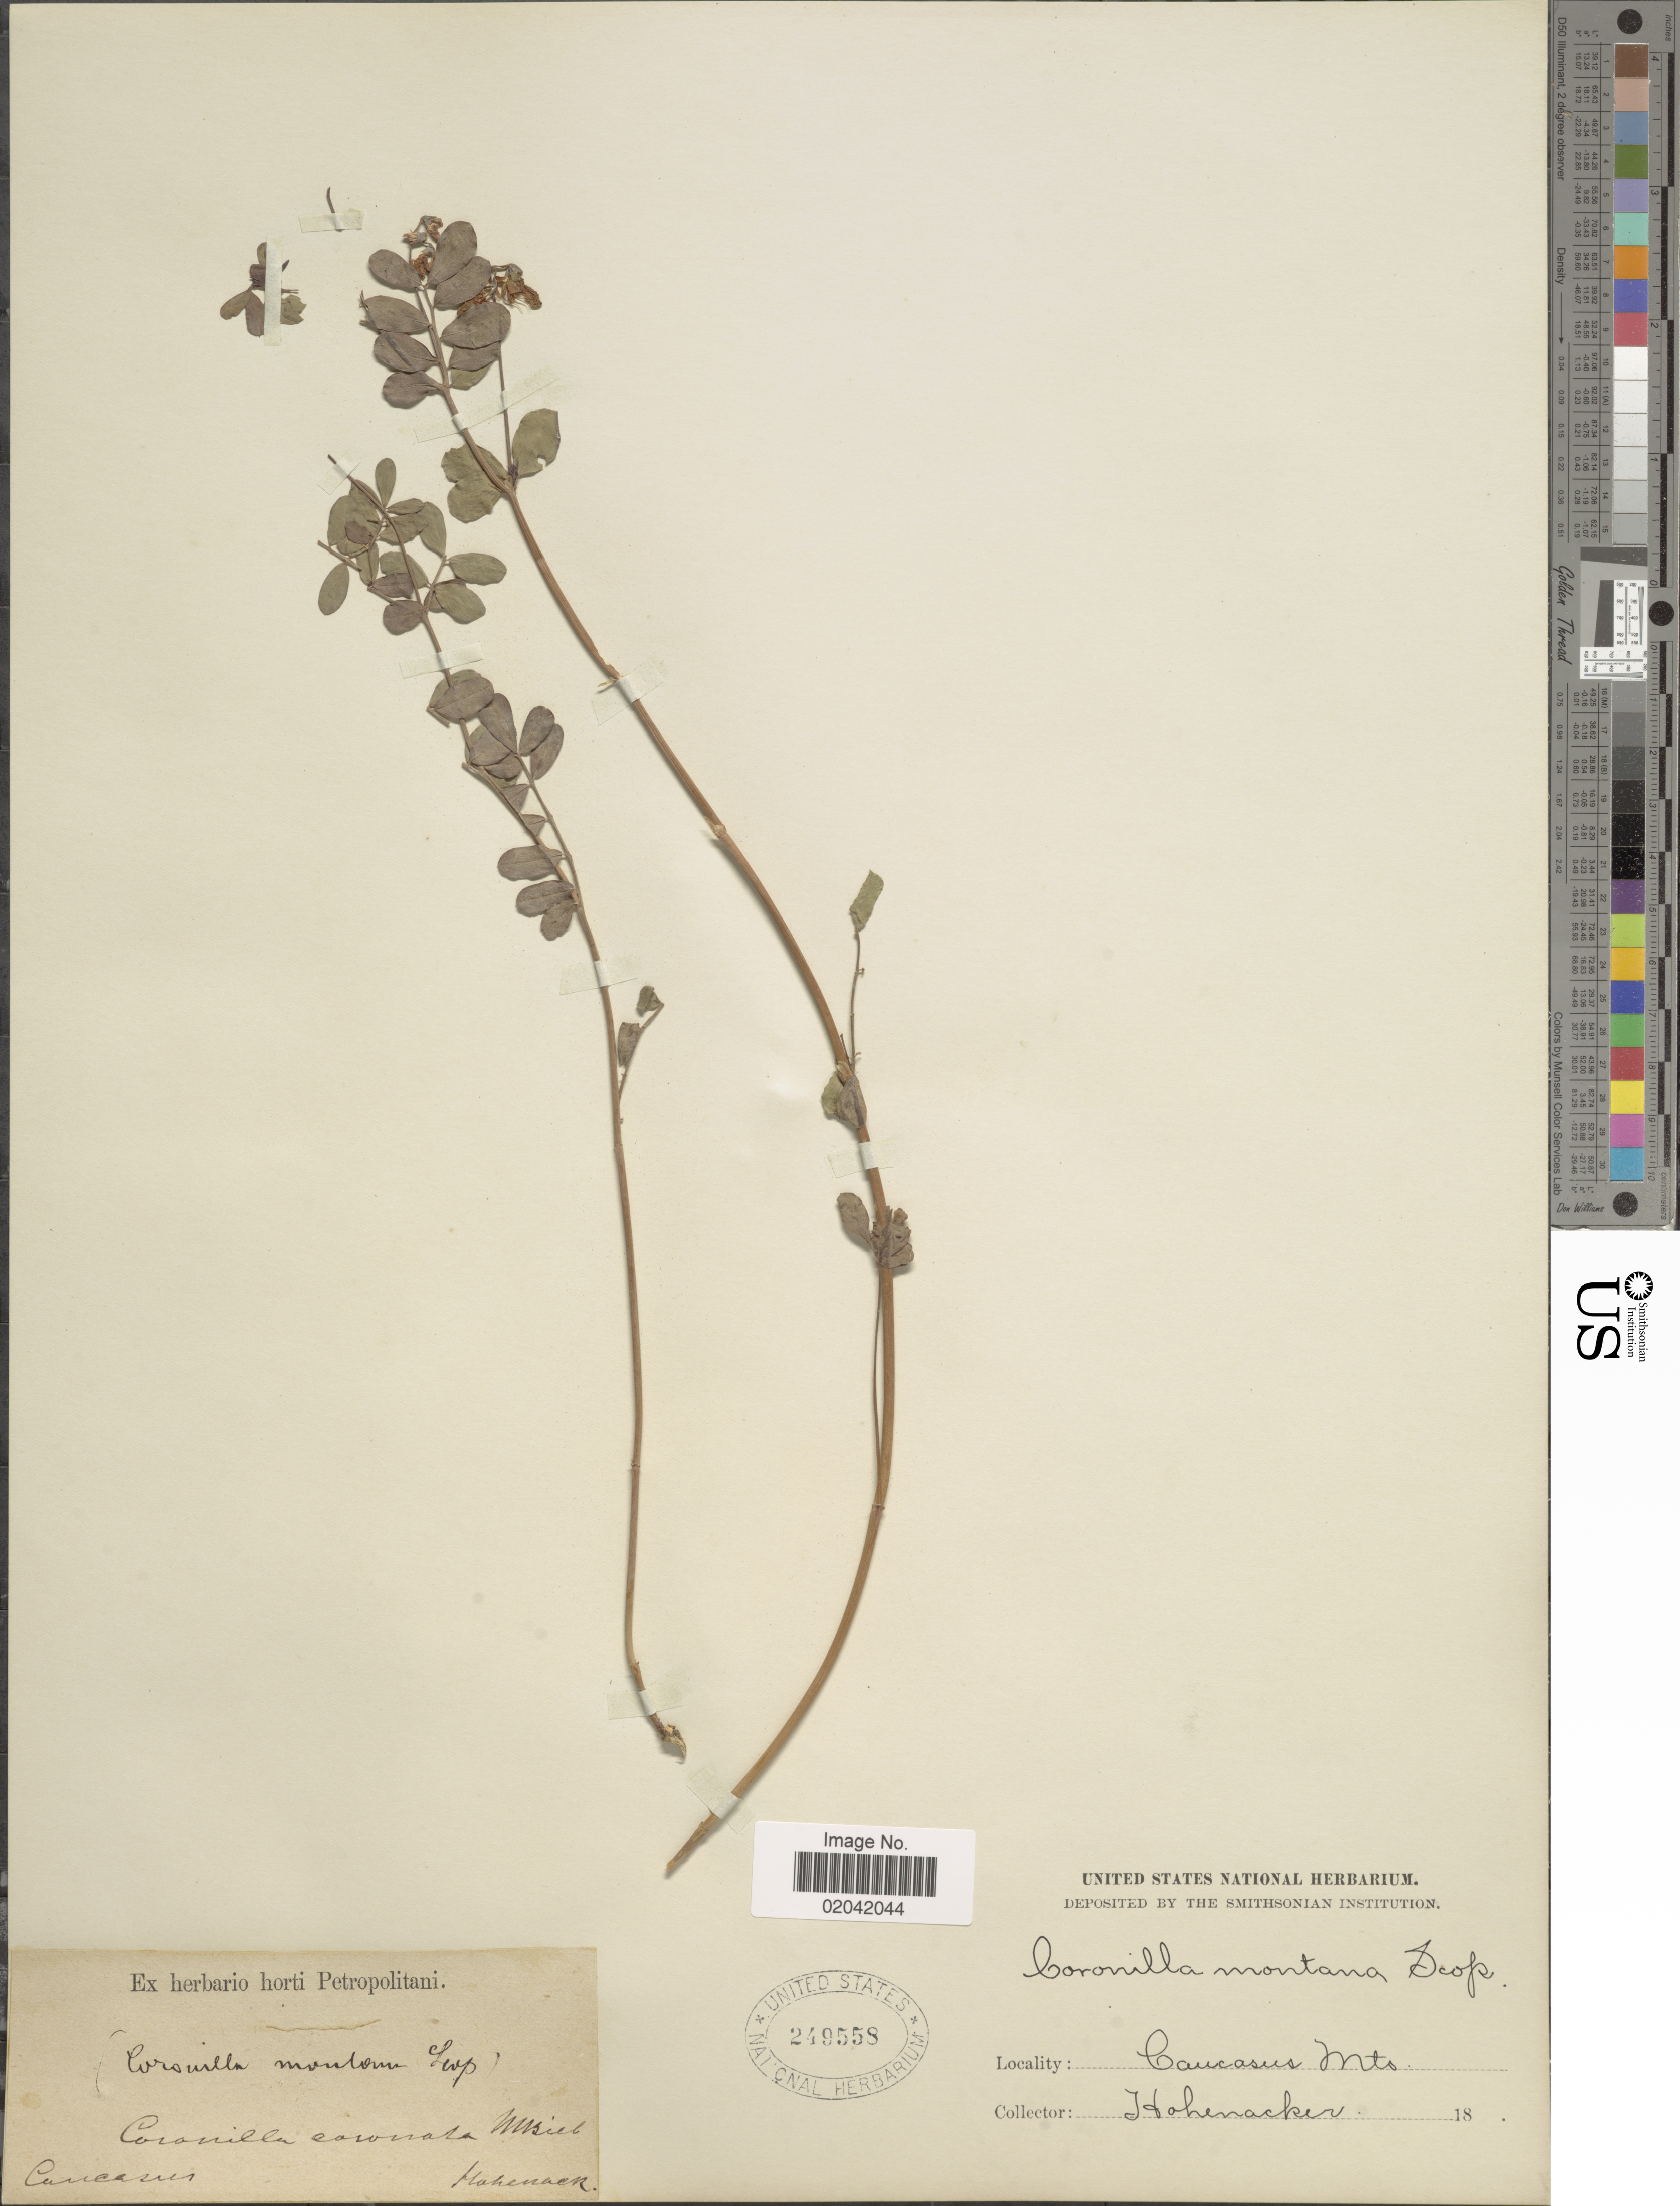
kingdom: Plantae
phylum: Tracheophyta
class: Magnoliopsida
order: Fabales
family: Fabaceae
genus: Coronilla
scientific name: Coronilla montana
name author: Scop.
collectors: -. Hohenaker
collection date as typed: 18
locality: Caucasus Mts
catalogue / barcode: US 249558